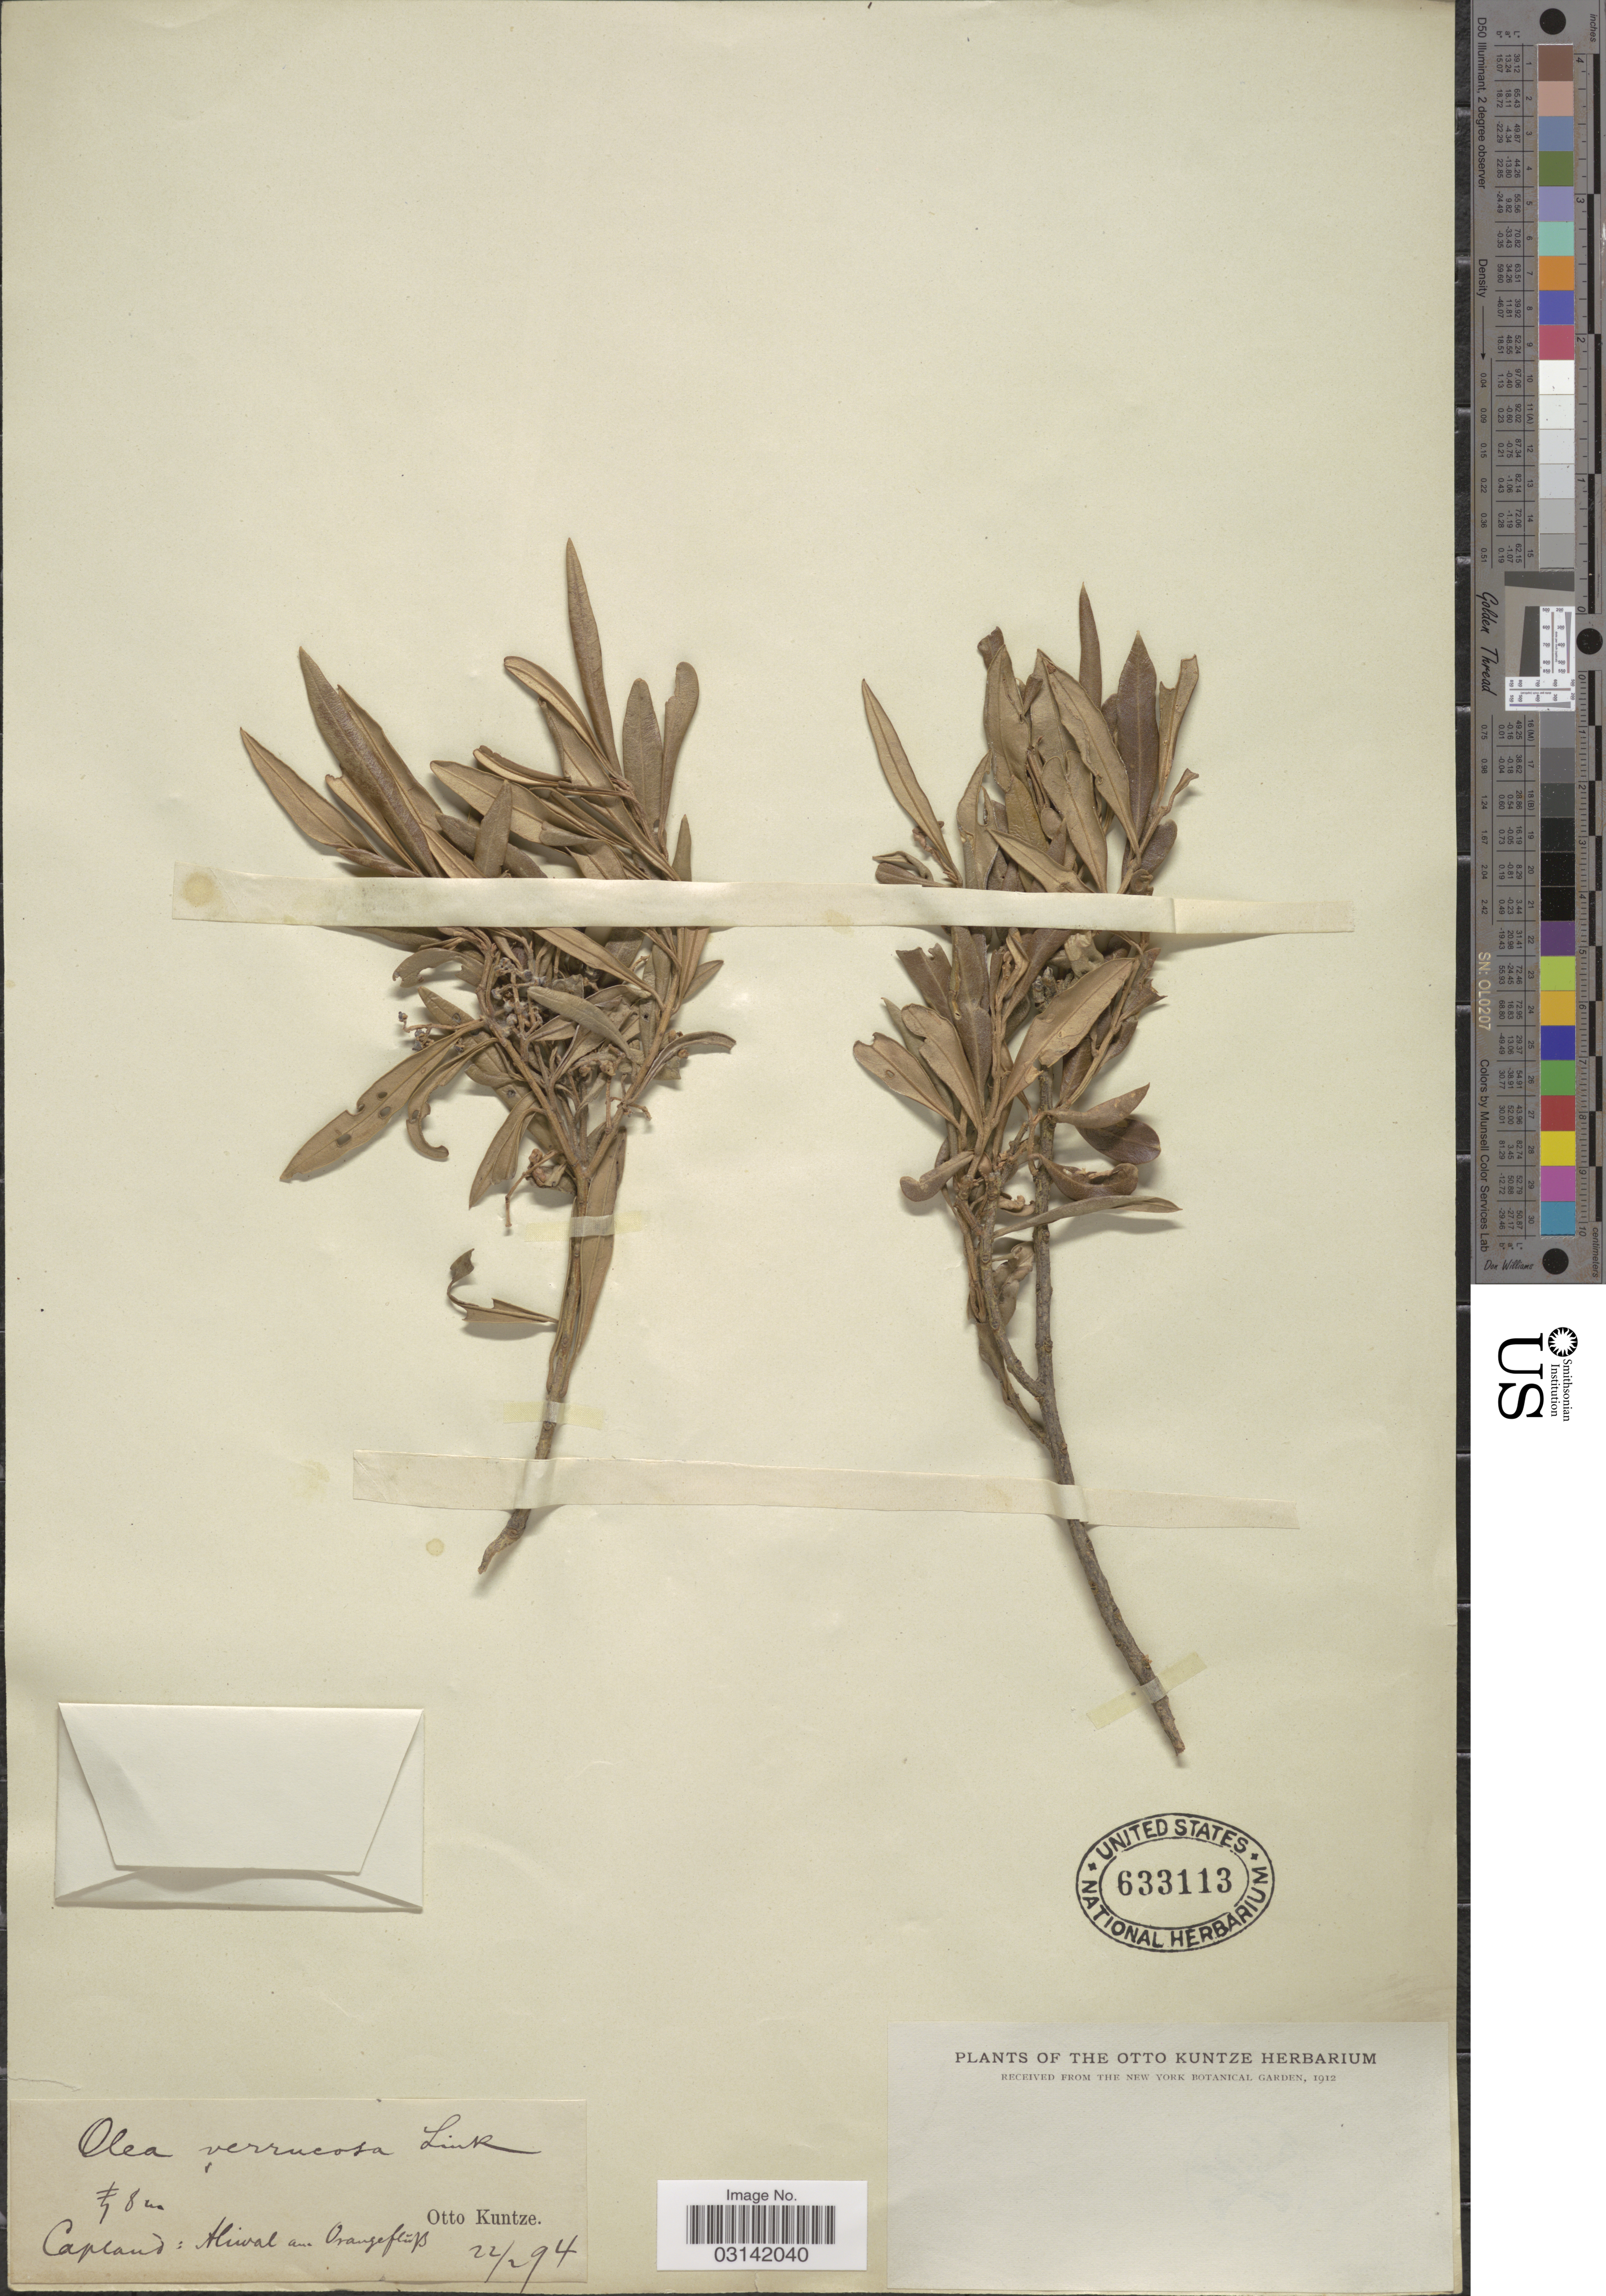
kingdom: Plantae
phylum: Tracheophyta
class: Magnoliopsida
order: Lamiales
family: Oleaceae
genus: Olea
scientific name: Olea verrucosa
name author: (Willd.) Link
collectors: C.E.O. Kuntze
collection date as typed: Transcribed d/m/y: 22/2/94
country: South Africa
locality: Capland: Aliwal an Orangefr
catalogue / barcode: US 633113